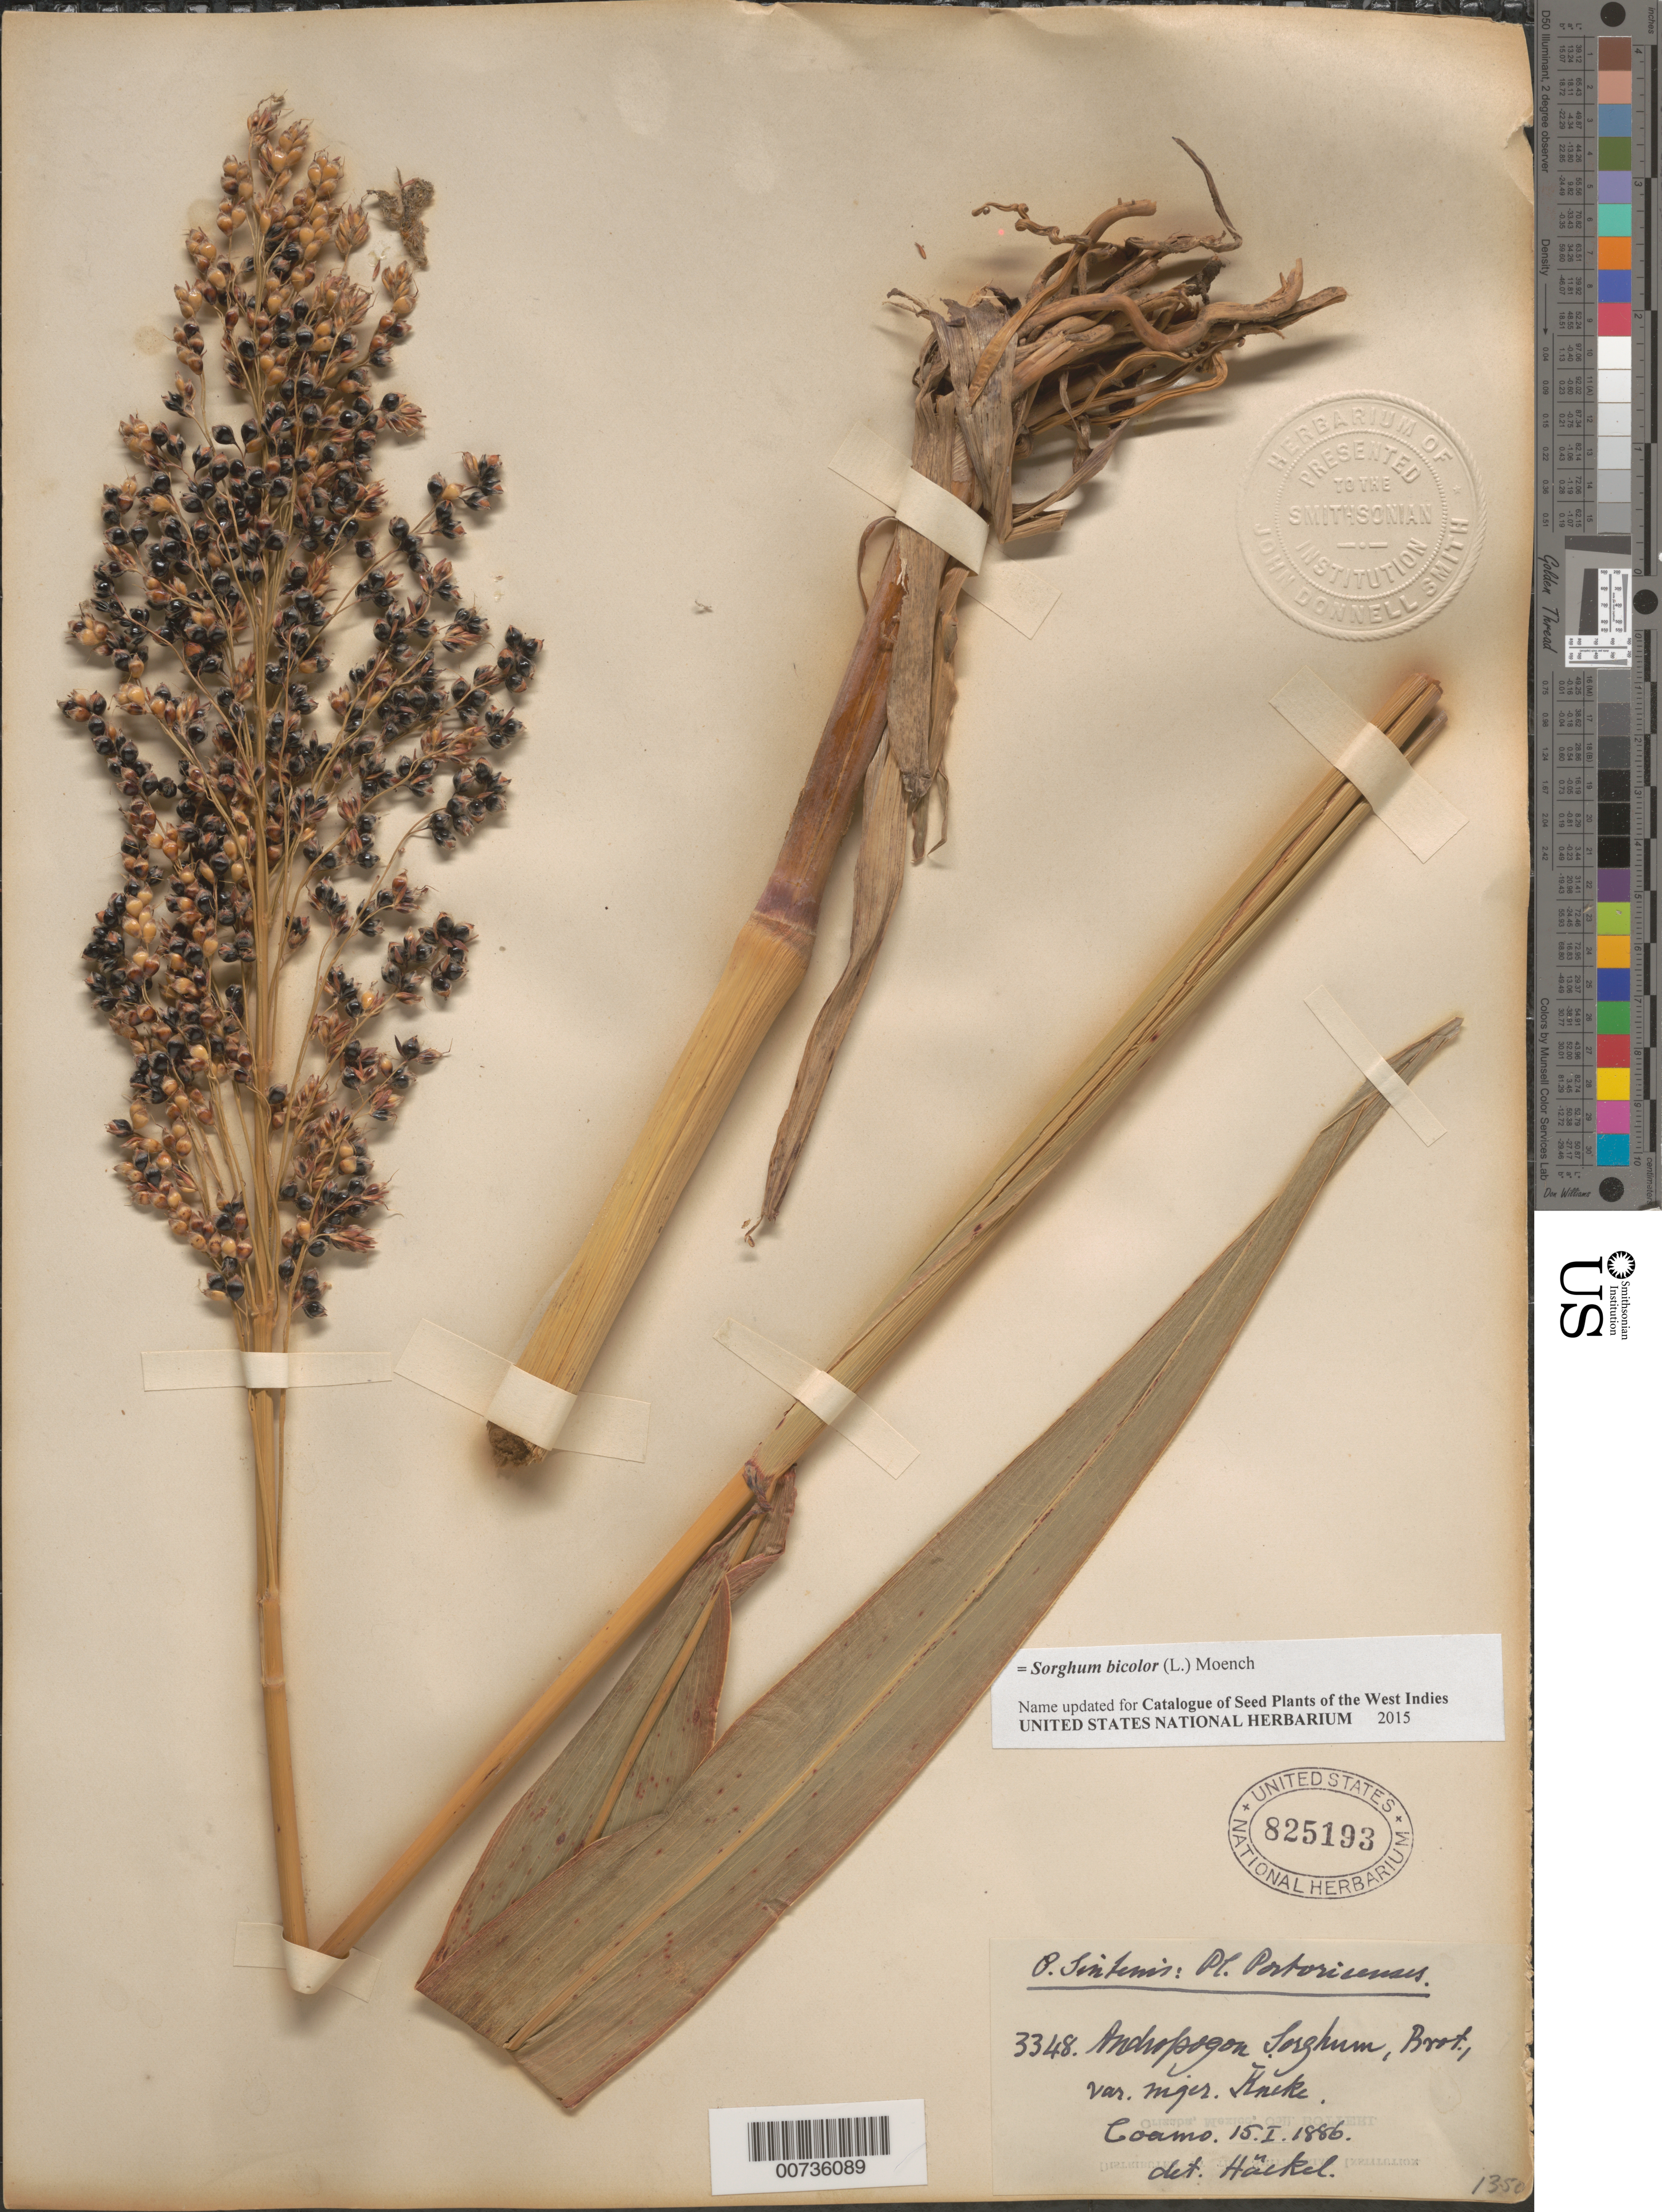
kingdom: Plantae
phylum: Tracheophyta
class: Liliopsida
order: Poales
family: Poaceae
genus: Sorghum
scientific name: Sorghum bicolor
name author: (L.) Moench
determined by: Hackel, --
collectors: P. Sintenis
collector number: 3348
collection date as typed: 15 Jan 1886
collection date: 1886-01-15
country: Puerto Rico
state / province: Coamo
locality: Coamo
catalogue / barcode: US 825193